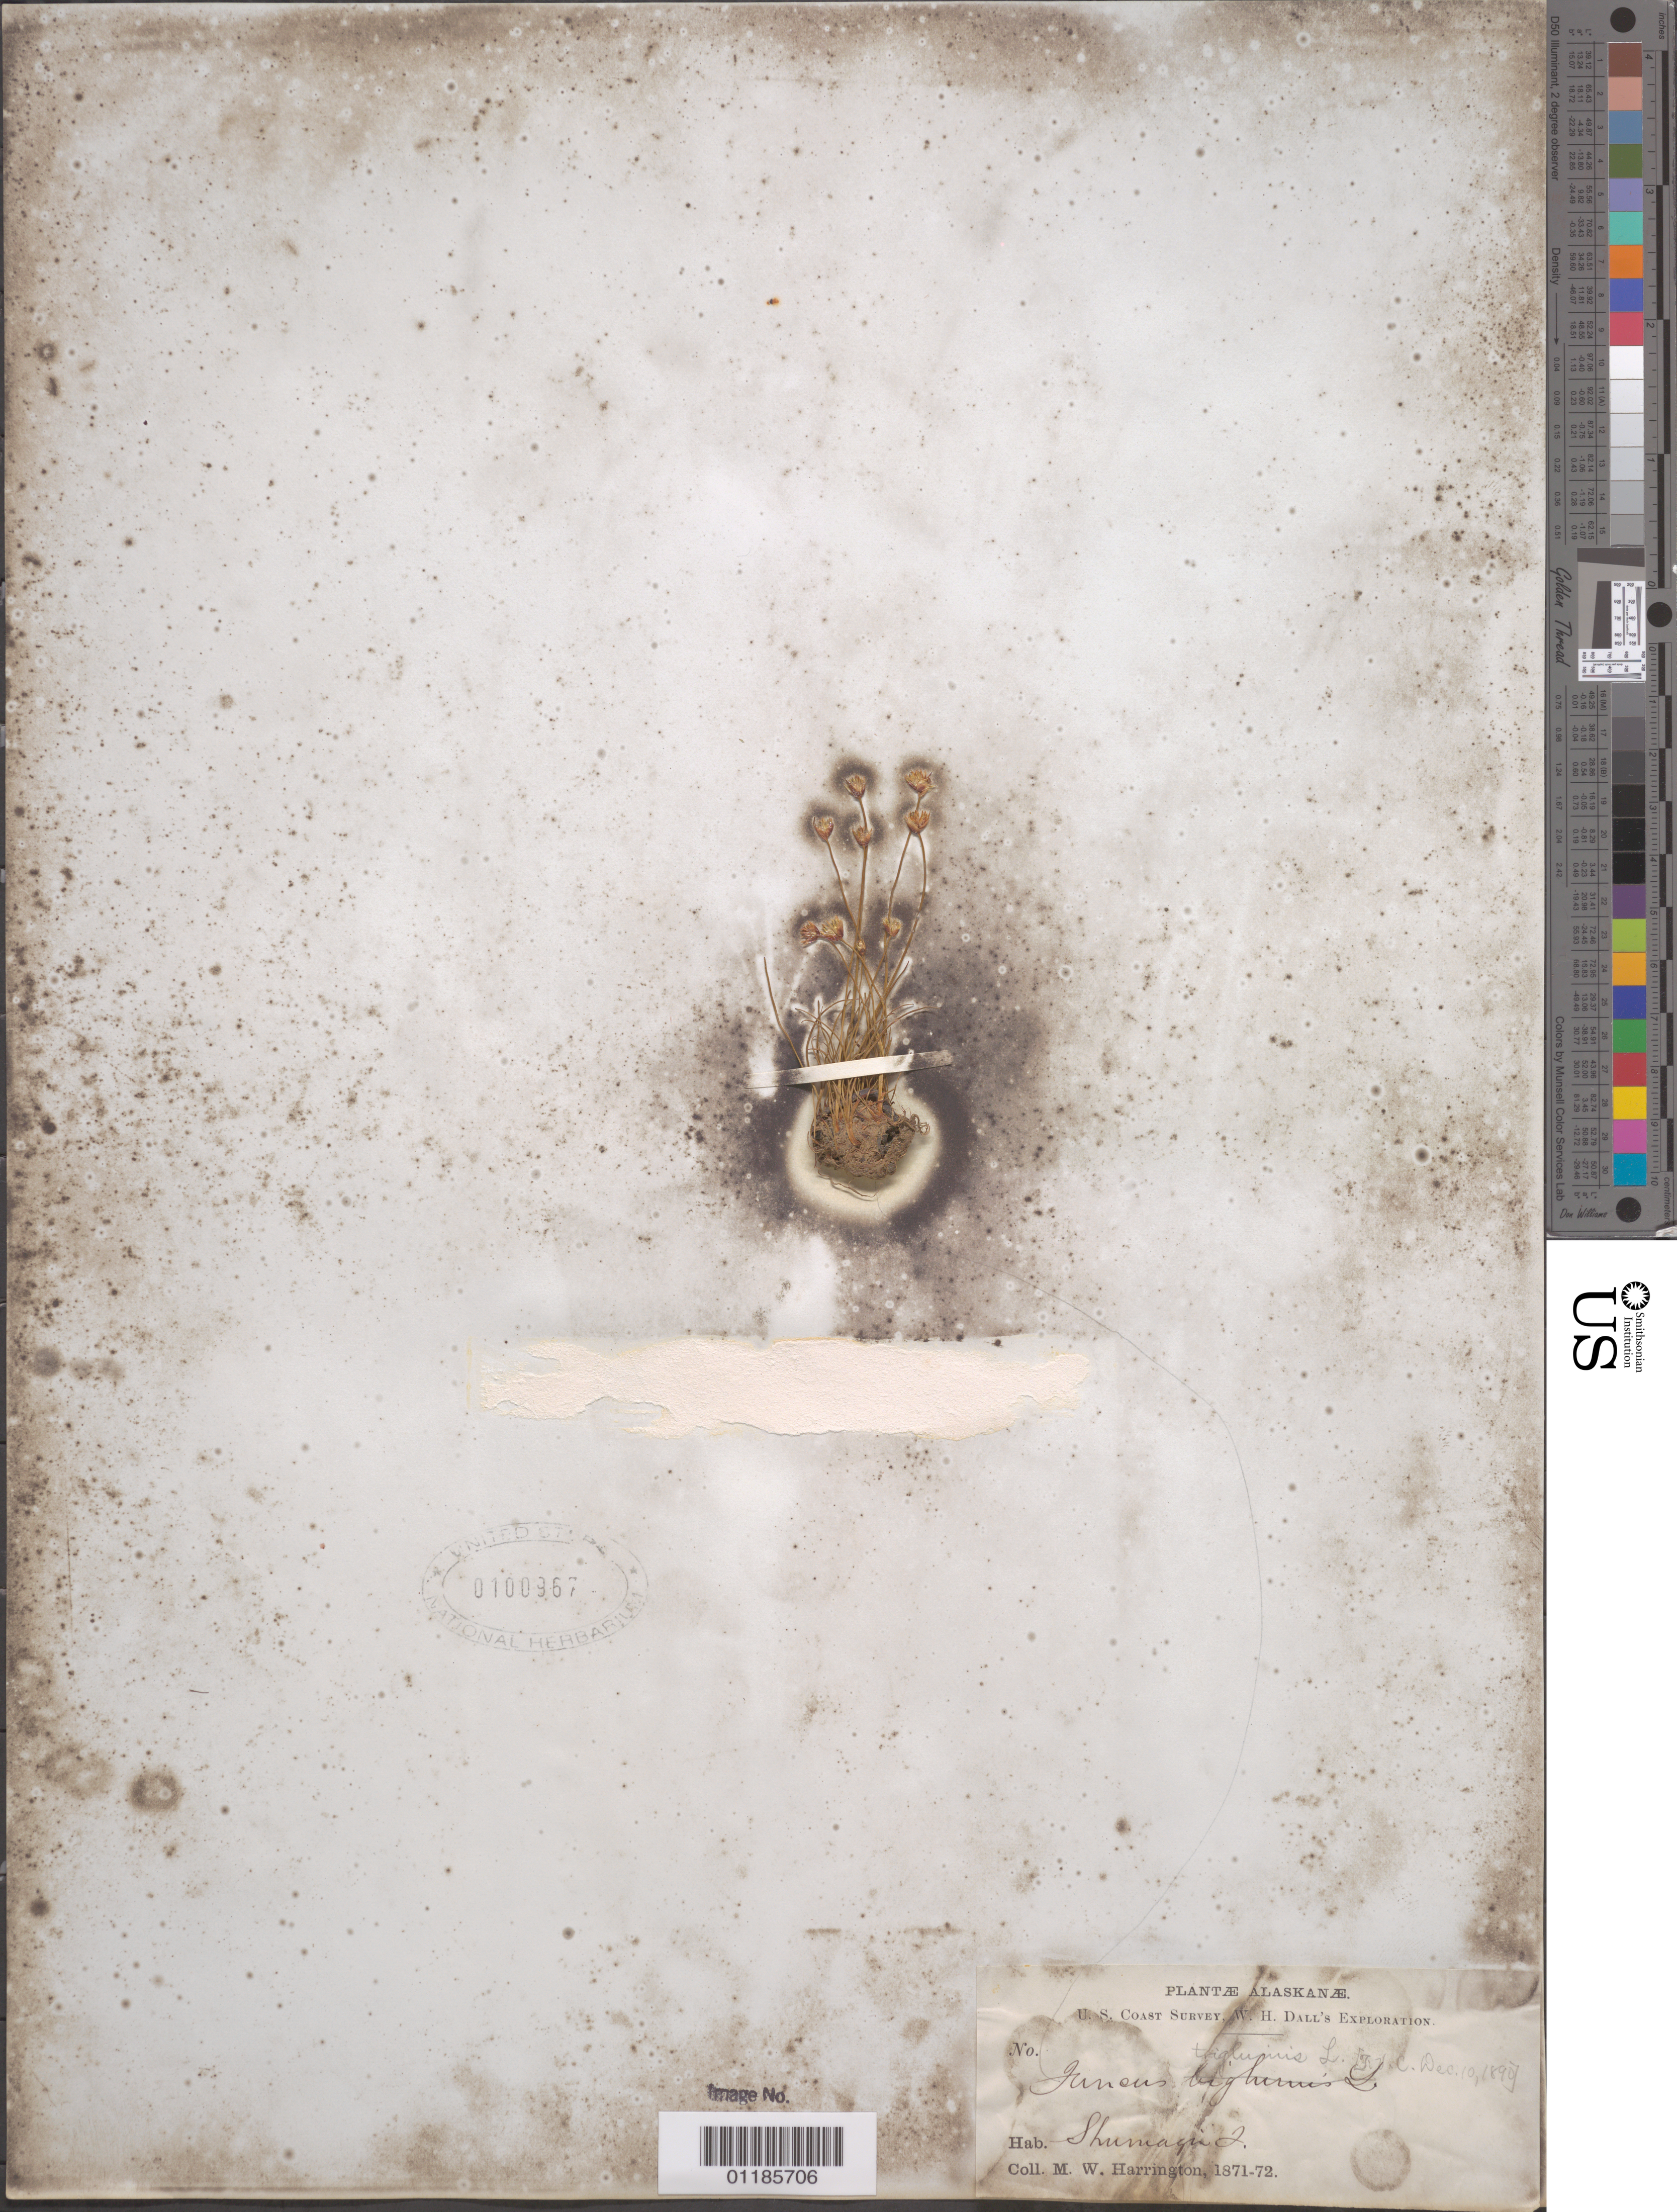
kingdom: Plantae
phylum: Tracheophyta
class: Liliopsida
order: Poales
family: Juncaceae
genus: Juncus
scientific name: Juncus triglumis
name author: L.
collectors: M. W. Harrington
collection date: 1871/1872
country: United States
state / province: Alaska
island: Shumagin Is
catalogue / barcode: US 100967